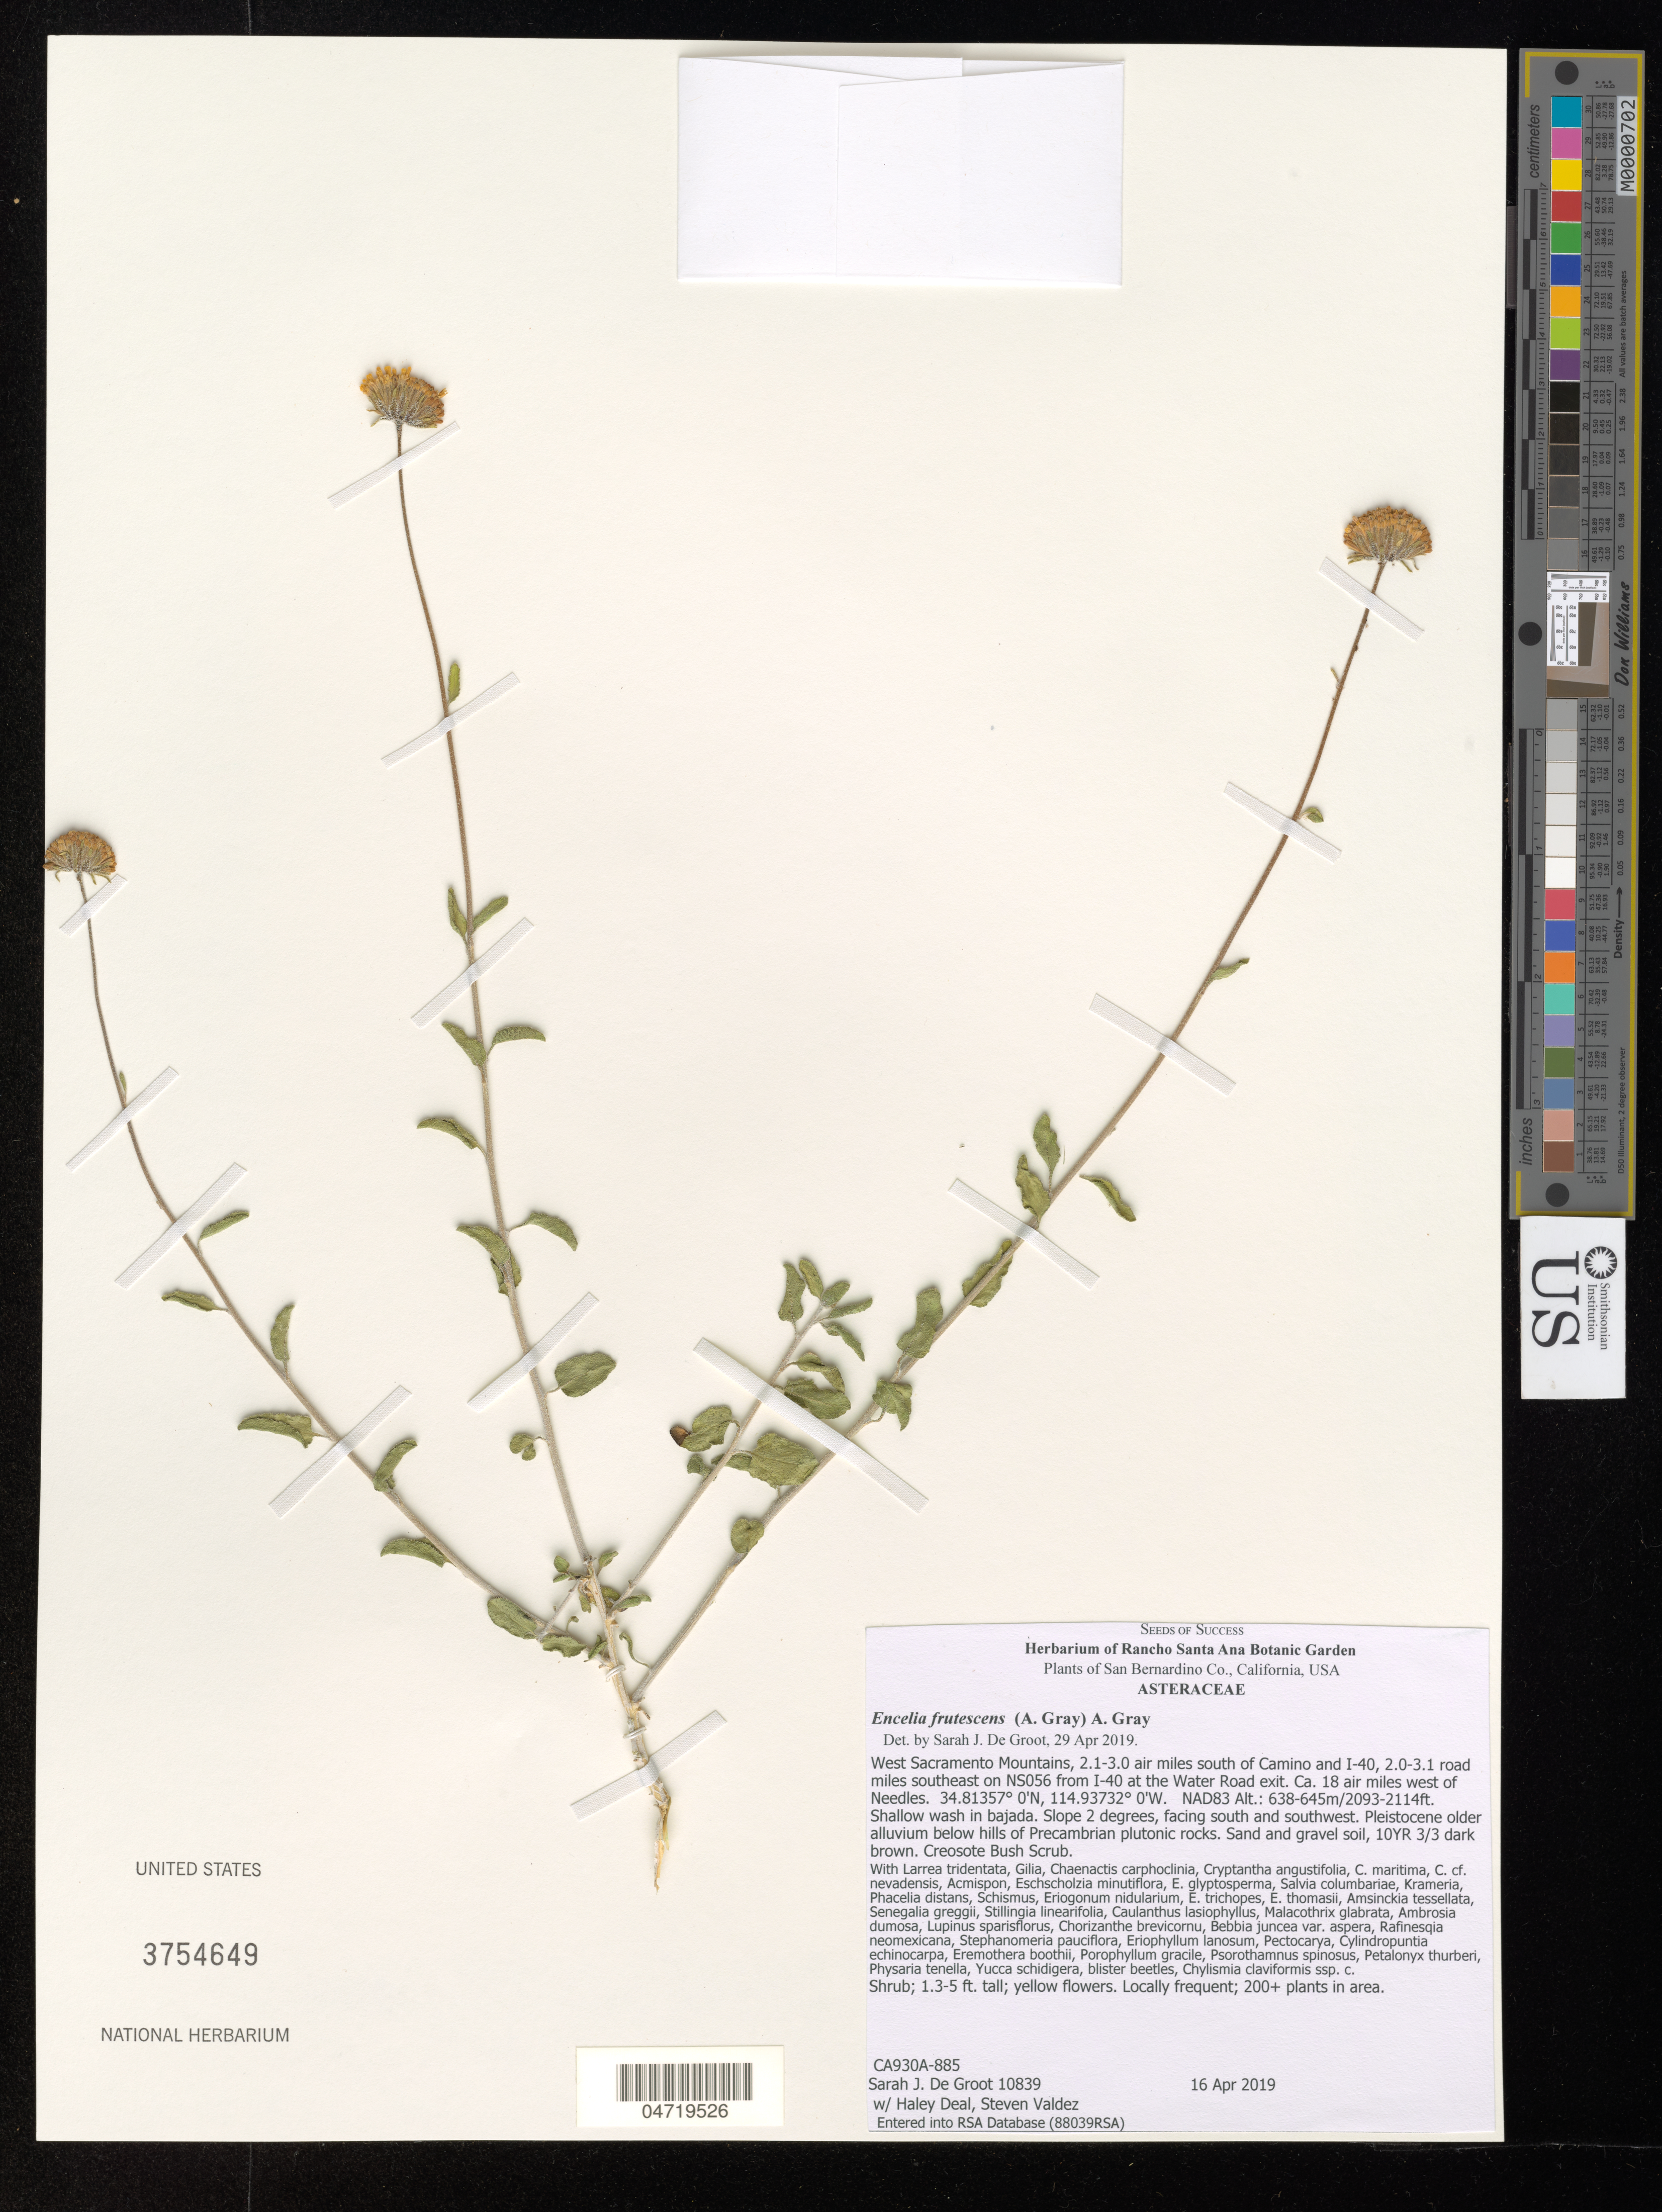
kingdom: Plantae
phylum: Tracheophyta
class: Magnoliopsida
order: Asterales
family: Asteraceae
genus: Encelia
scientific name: Encelia frutescens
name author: (A. Gray) A. Gray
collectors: S. De Groot, H. Deal & J. Miladin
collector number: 10839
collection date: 2019-04-16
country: United States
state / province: California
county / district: San Bernardino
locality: San Bernardino Co. West Sacramento Mountains, 2.1-3.0 air miles south of Camino and I-40, 2.0-3.1 road miles southeast on NS056 from I-40 at the Water Road exit. Ca. 18 air miles west of Needles. NAD83.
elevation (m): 638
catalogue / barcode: US 3754649